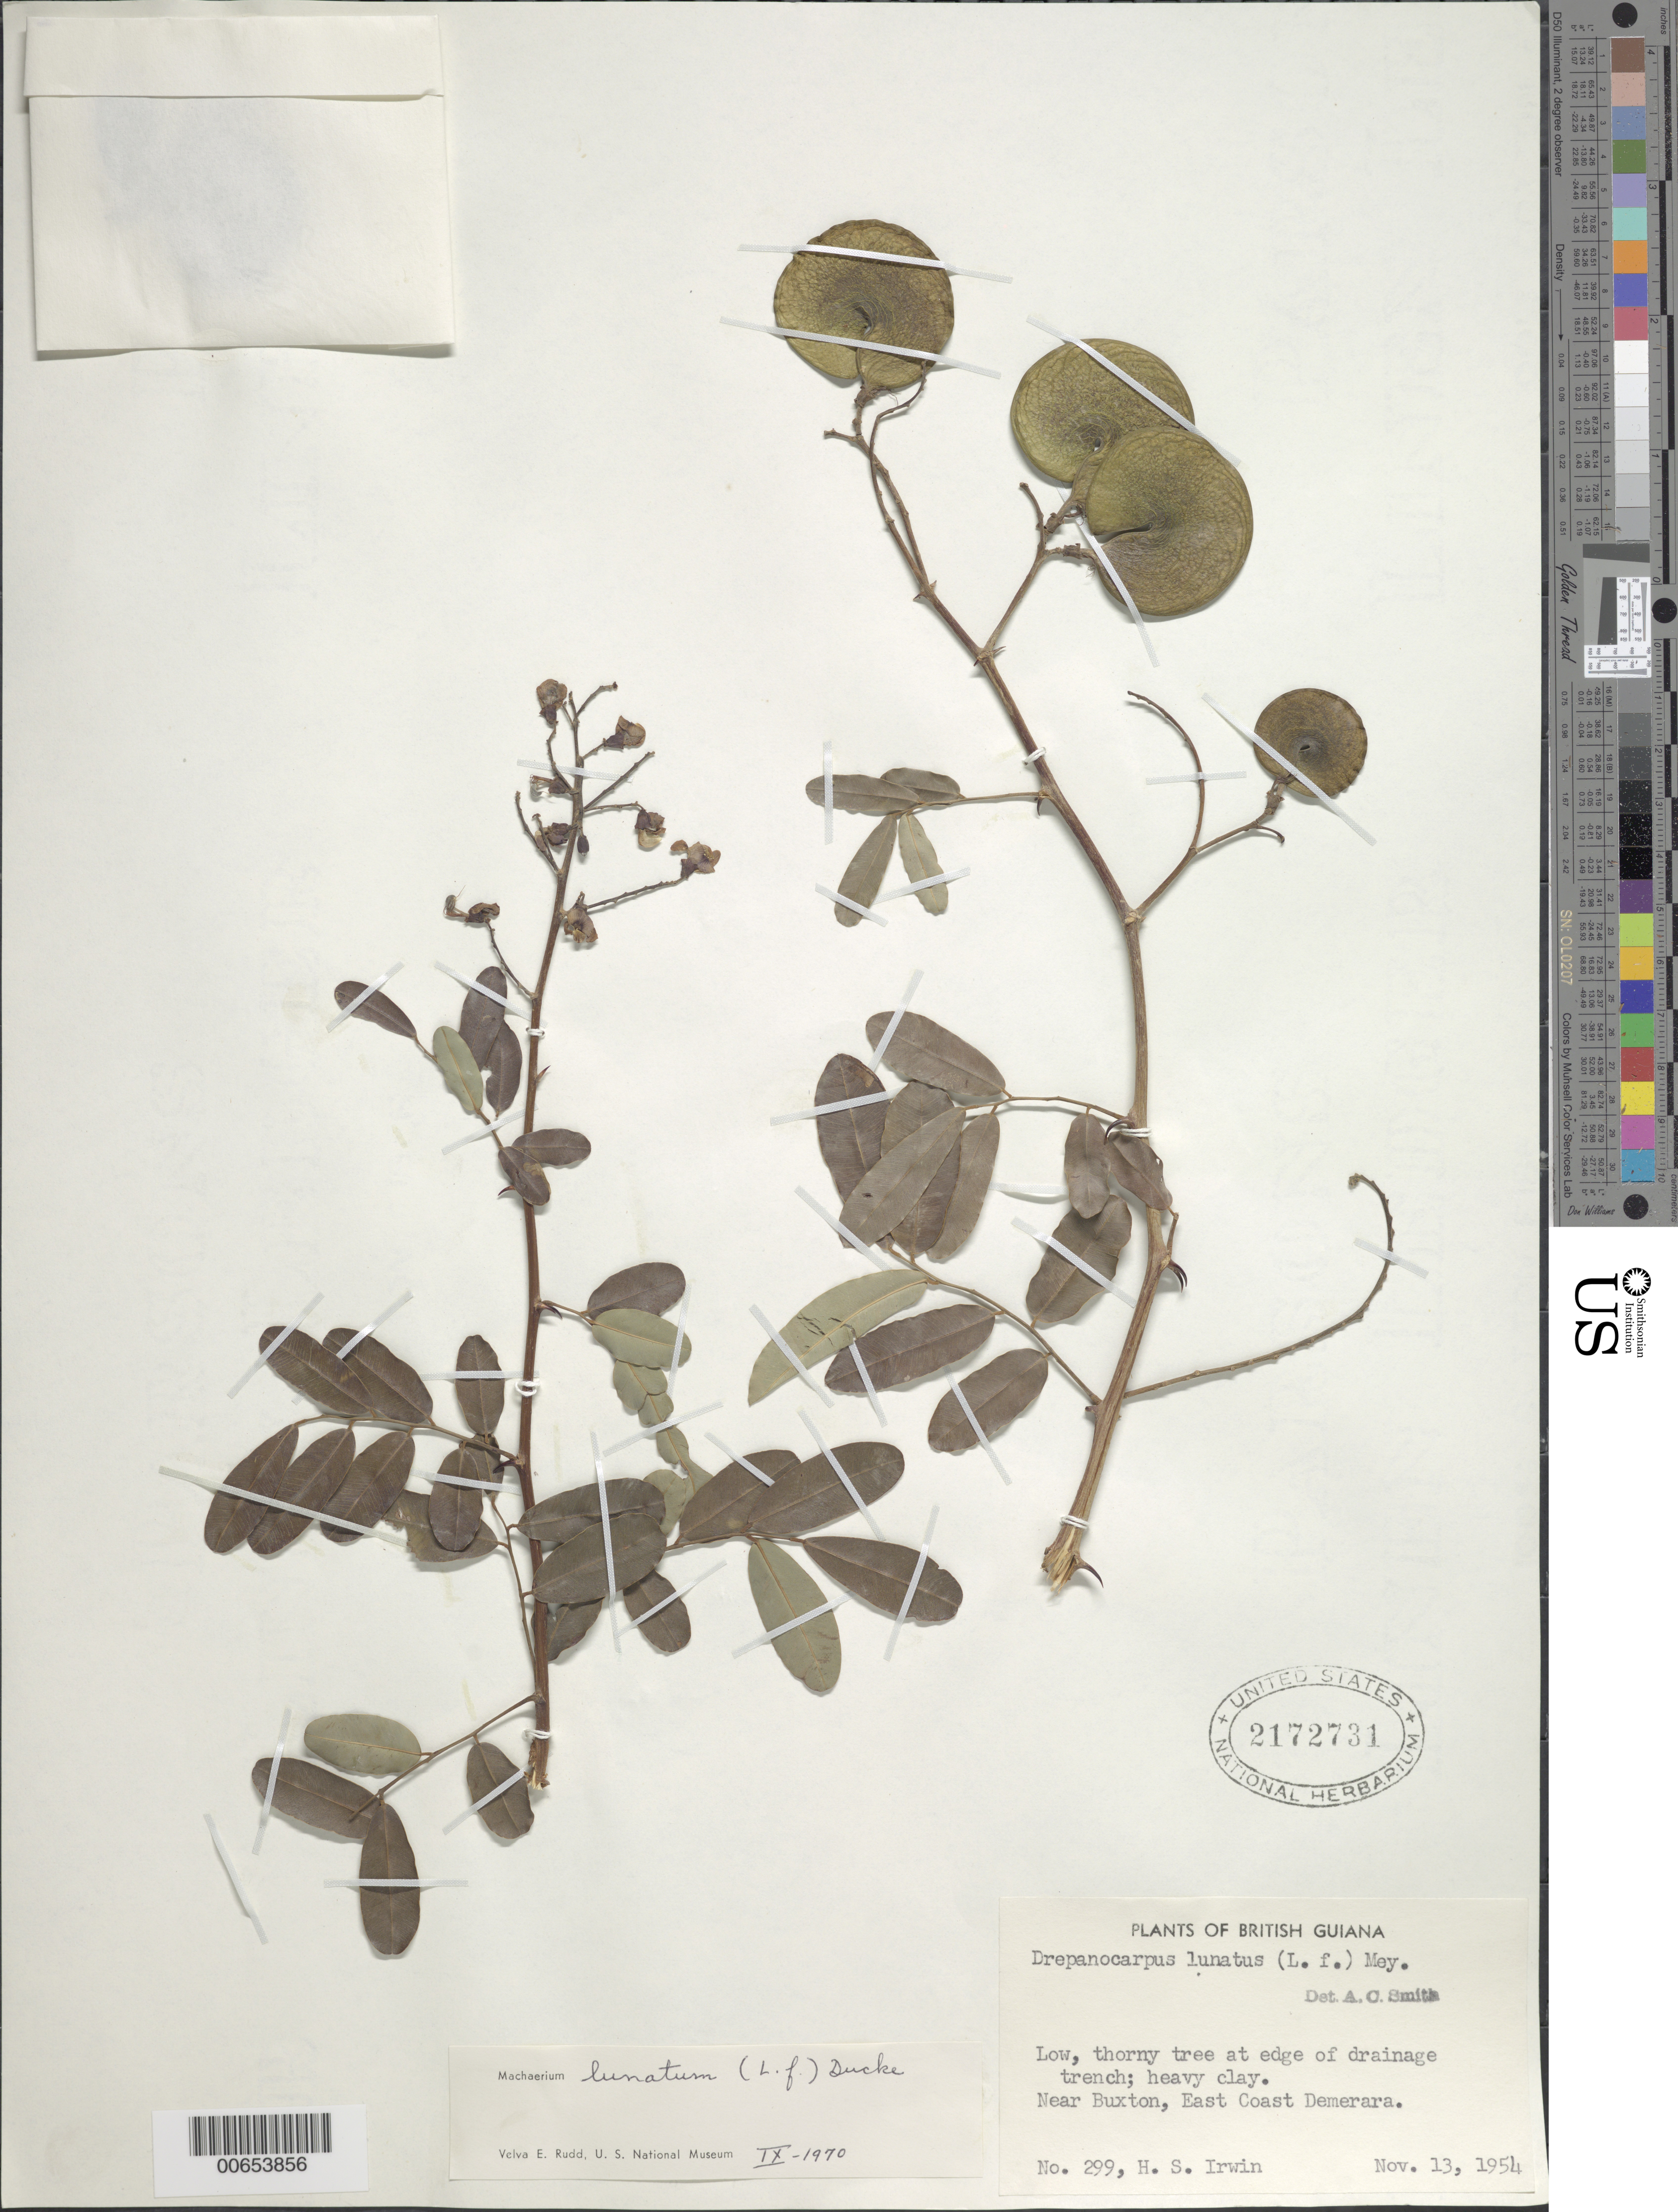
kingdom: Plantae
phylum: Tracheophyta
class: Magnoliopsida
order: Fabales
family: Fabaceae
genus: Machaerium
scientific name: Machaerium lunatum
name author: (L. f.) Ducke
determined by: Rudd, V. E.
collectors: H. Irwin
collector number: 299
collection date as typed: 13-Nov-54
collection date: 1954-11-13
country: Guyana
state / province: Demerara-Mahaica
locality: Buxton, East Coast Demerara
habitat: Edge of drainage trench; heavy clay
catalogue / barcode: US 2172731